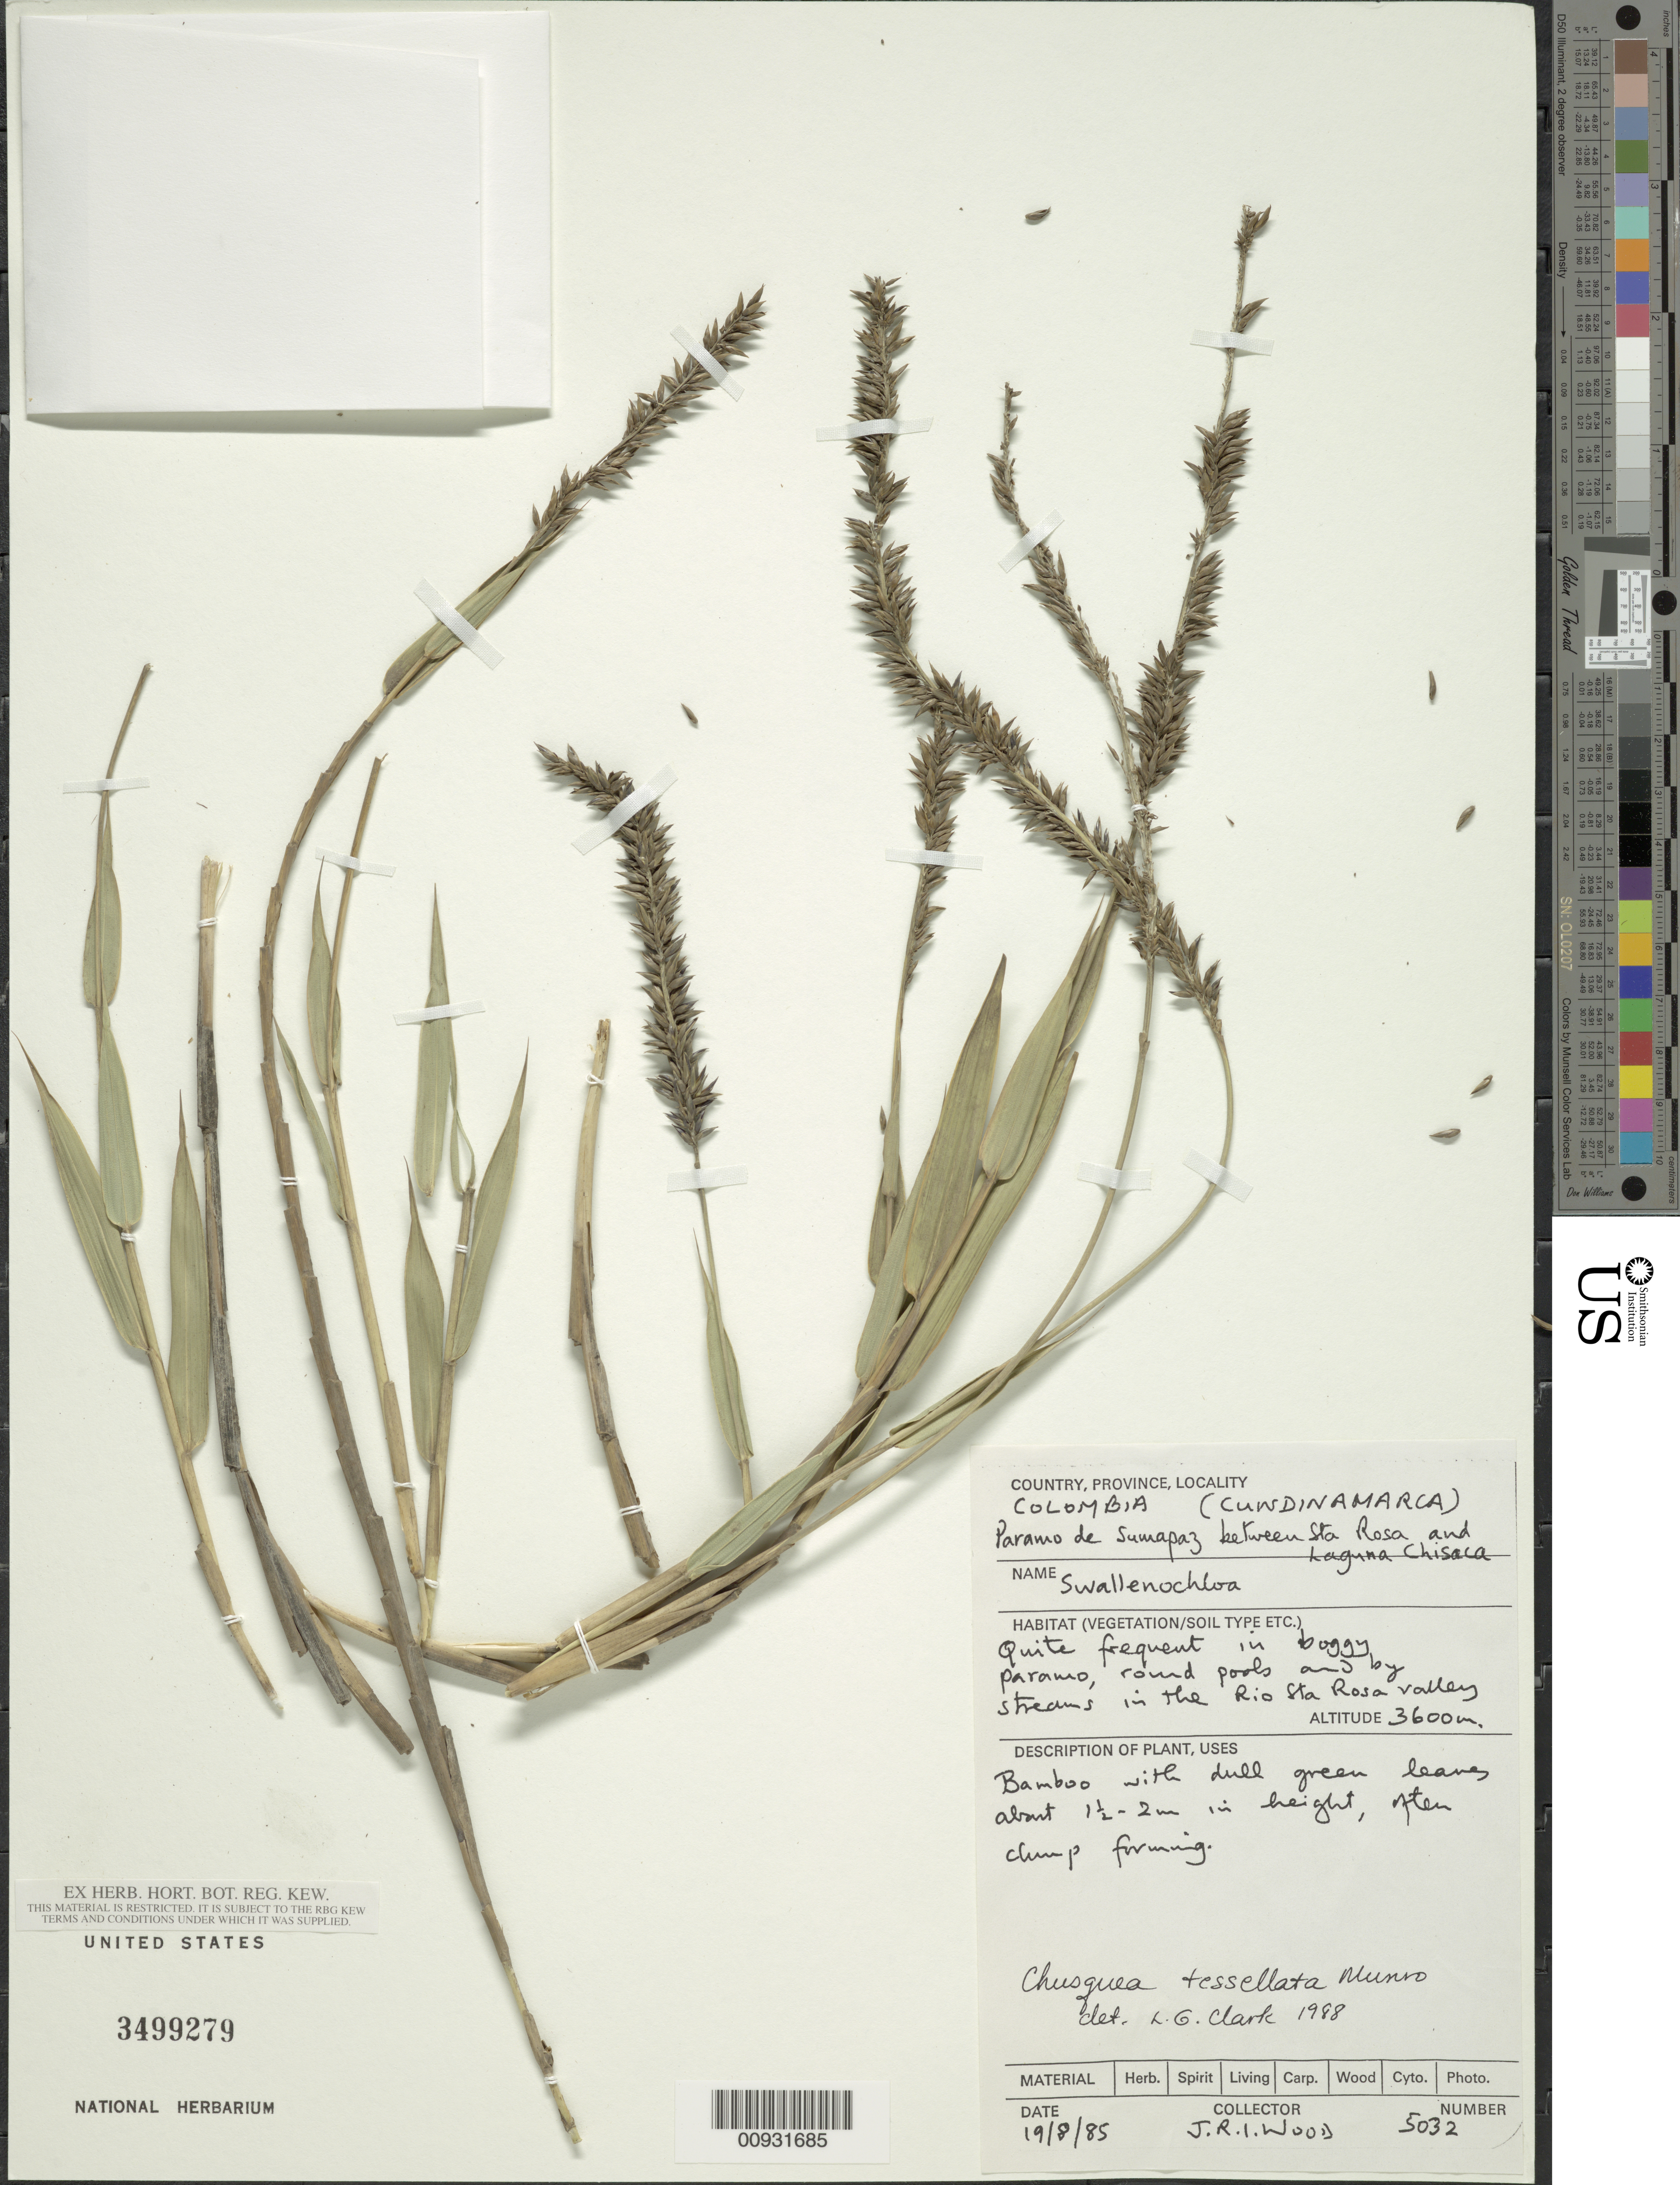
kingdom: Plantae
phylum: Tracheophyta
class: Liliopsida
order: Poales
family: Poaceae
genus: Chusquea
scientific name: Chusquea tessellata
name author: Munro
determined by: Clark, Lynn G., (ISC), Iowa State University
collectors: J. R. I. Wood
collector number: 5032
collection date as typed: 19 Aug 1985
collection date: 1985-08-19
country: Colombia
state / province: Cundinamarca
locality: Paramo de Sumapaz between Sta. Rosa and Laguna Chisaca. In the Rio Sta. Rosa Valley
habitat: In boggy paramo, round pools and by streams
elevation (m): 3600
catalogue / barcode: US 3499279